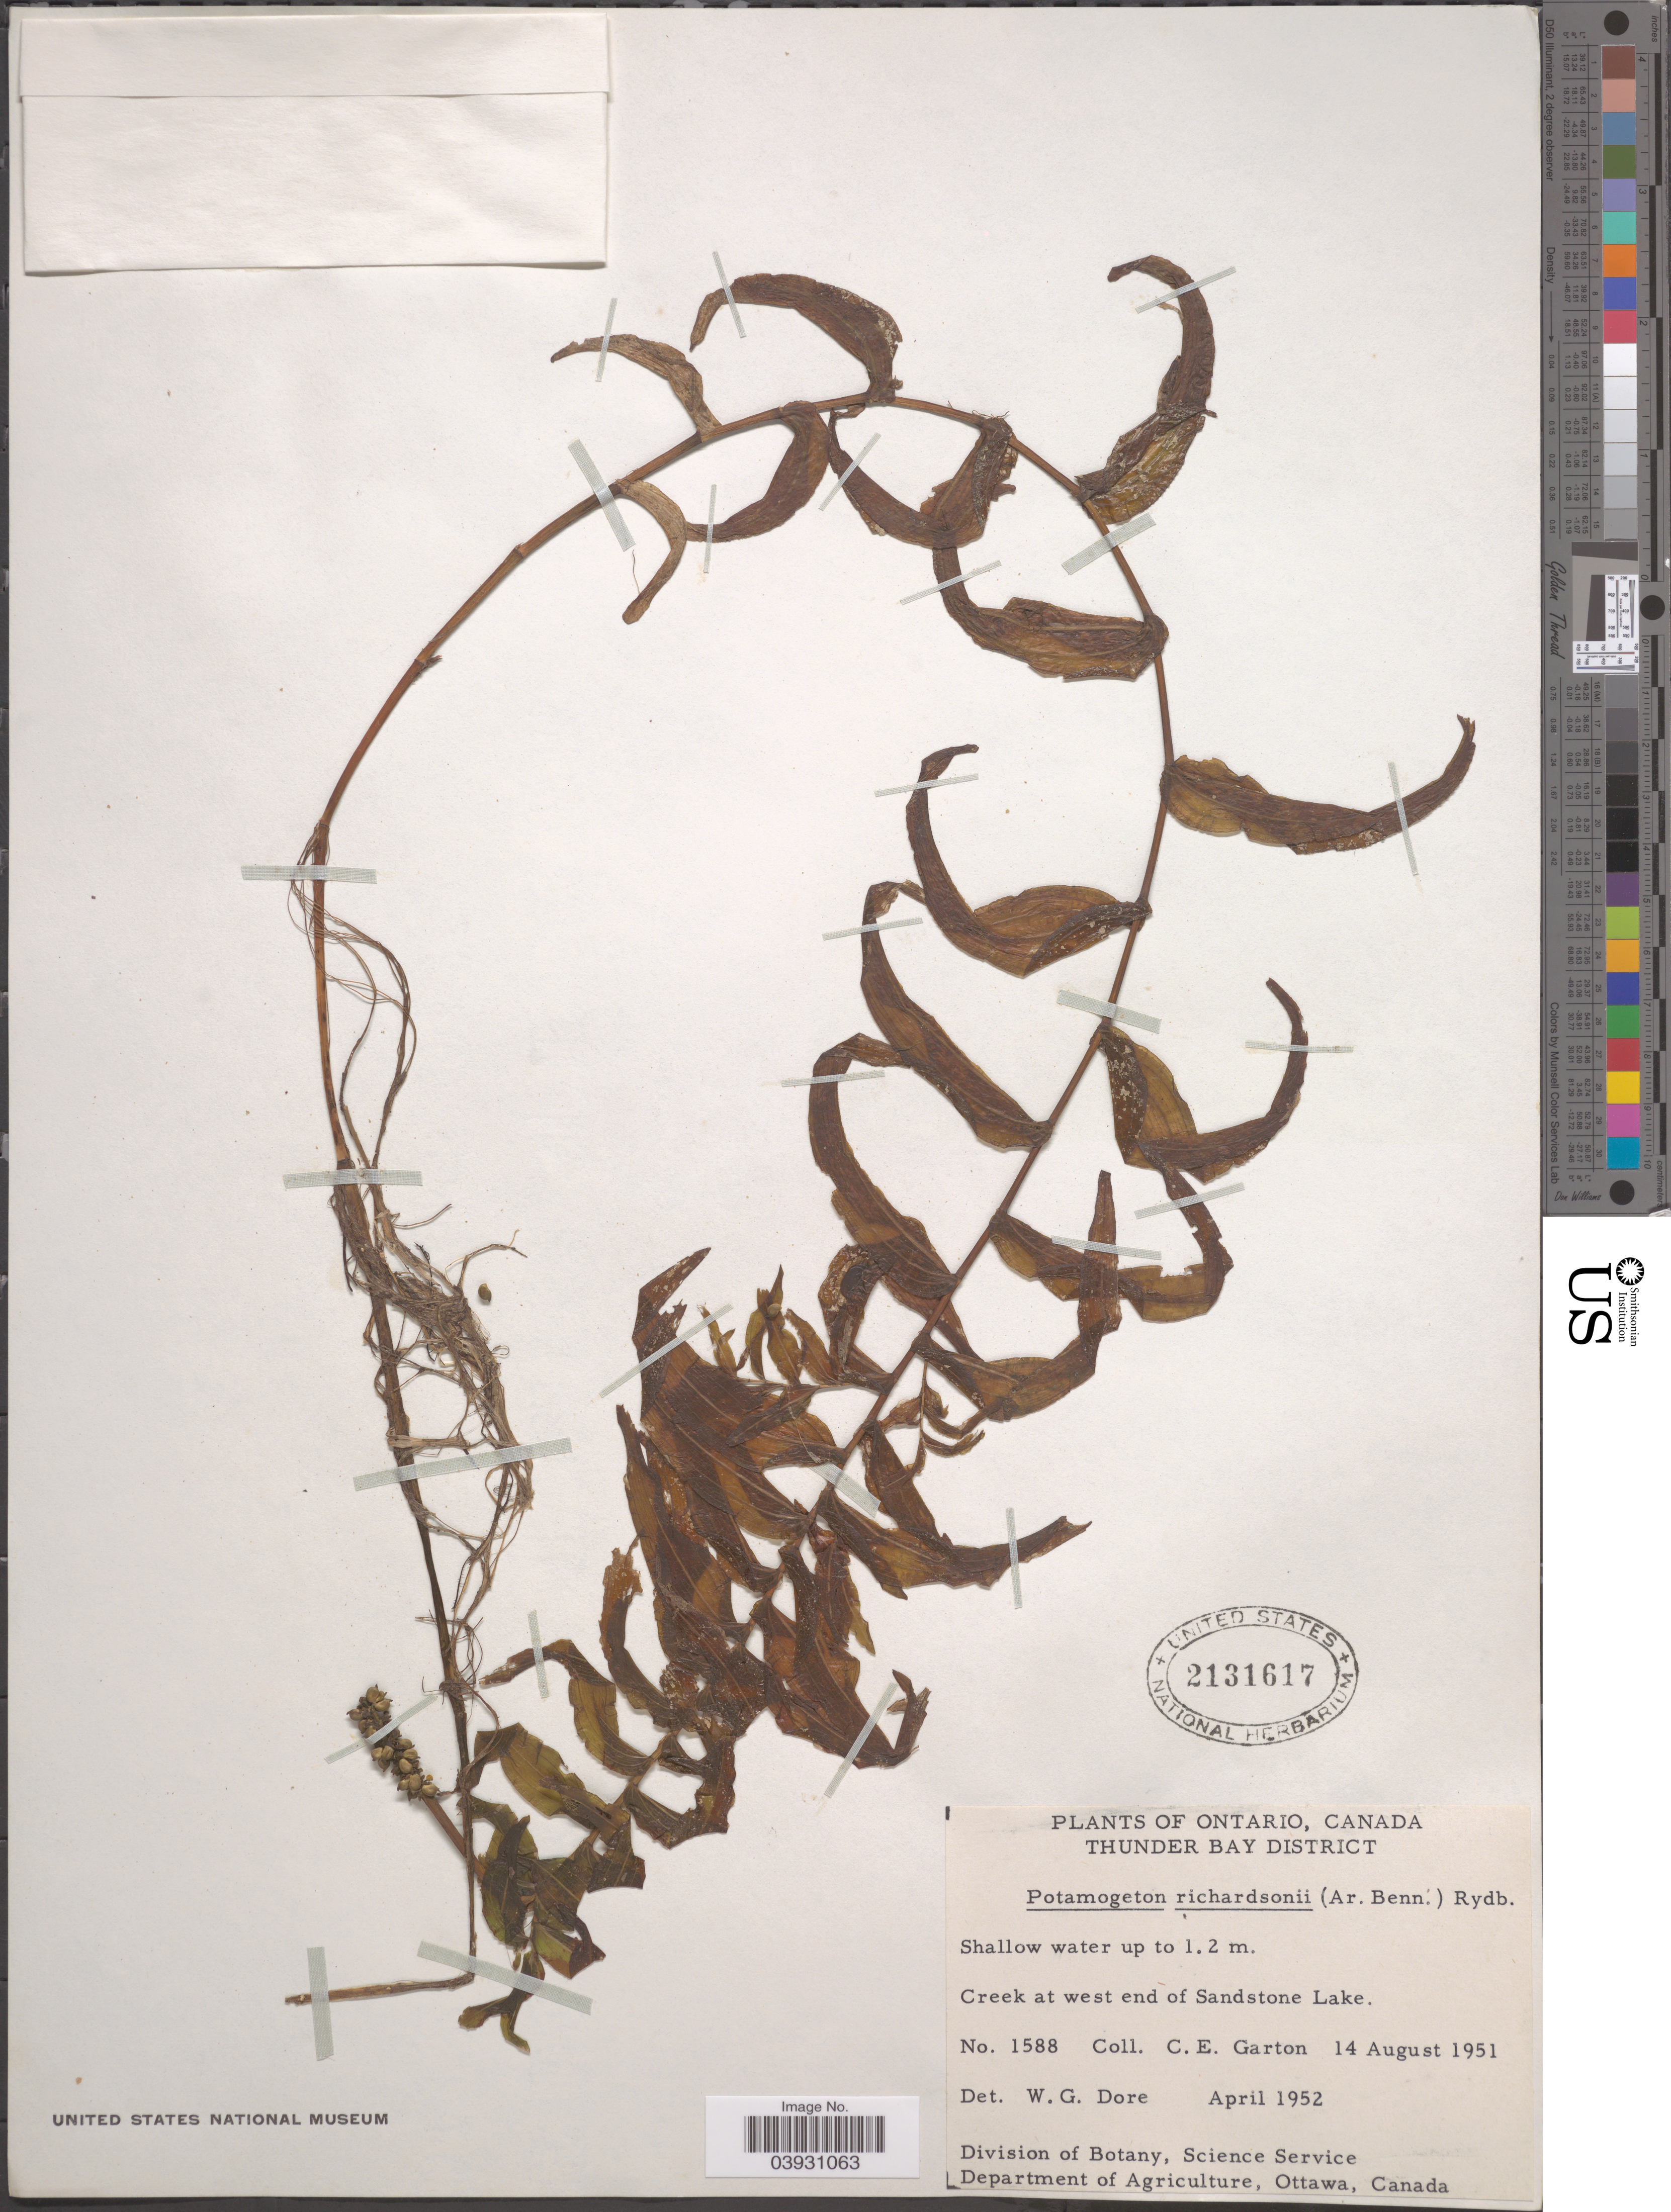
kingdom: Plantae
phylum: Tracheophyta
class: Liliopsida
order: Alismatales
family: Potamogetonaceae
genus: Potamogeton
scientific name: Potamogeton richardsonii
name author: (A.W. Benn.) Rydb.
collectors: C. E. Garton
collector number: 1588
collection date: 1951-08-14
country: Canada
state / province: Ontario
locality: Thunder Bay District. Creek at west end of Sandstone Lake.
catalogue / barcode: US 2131617